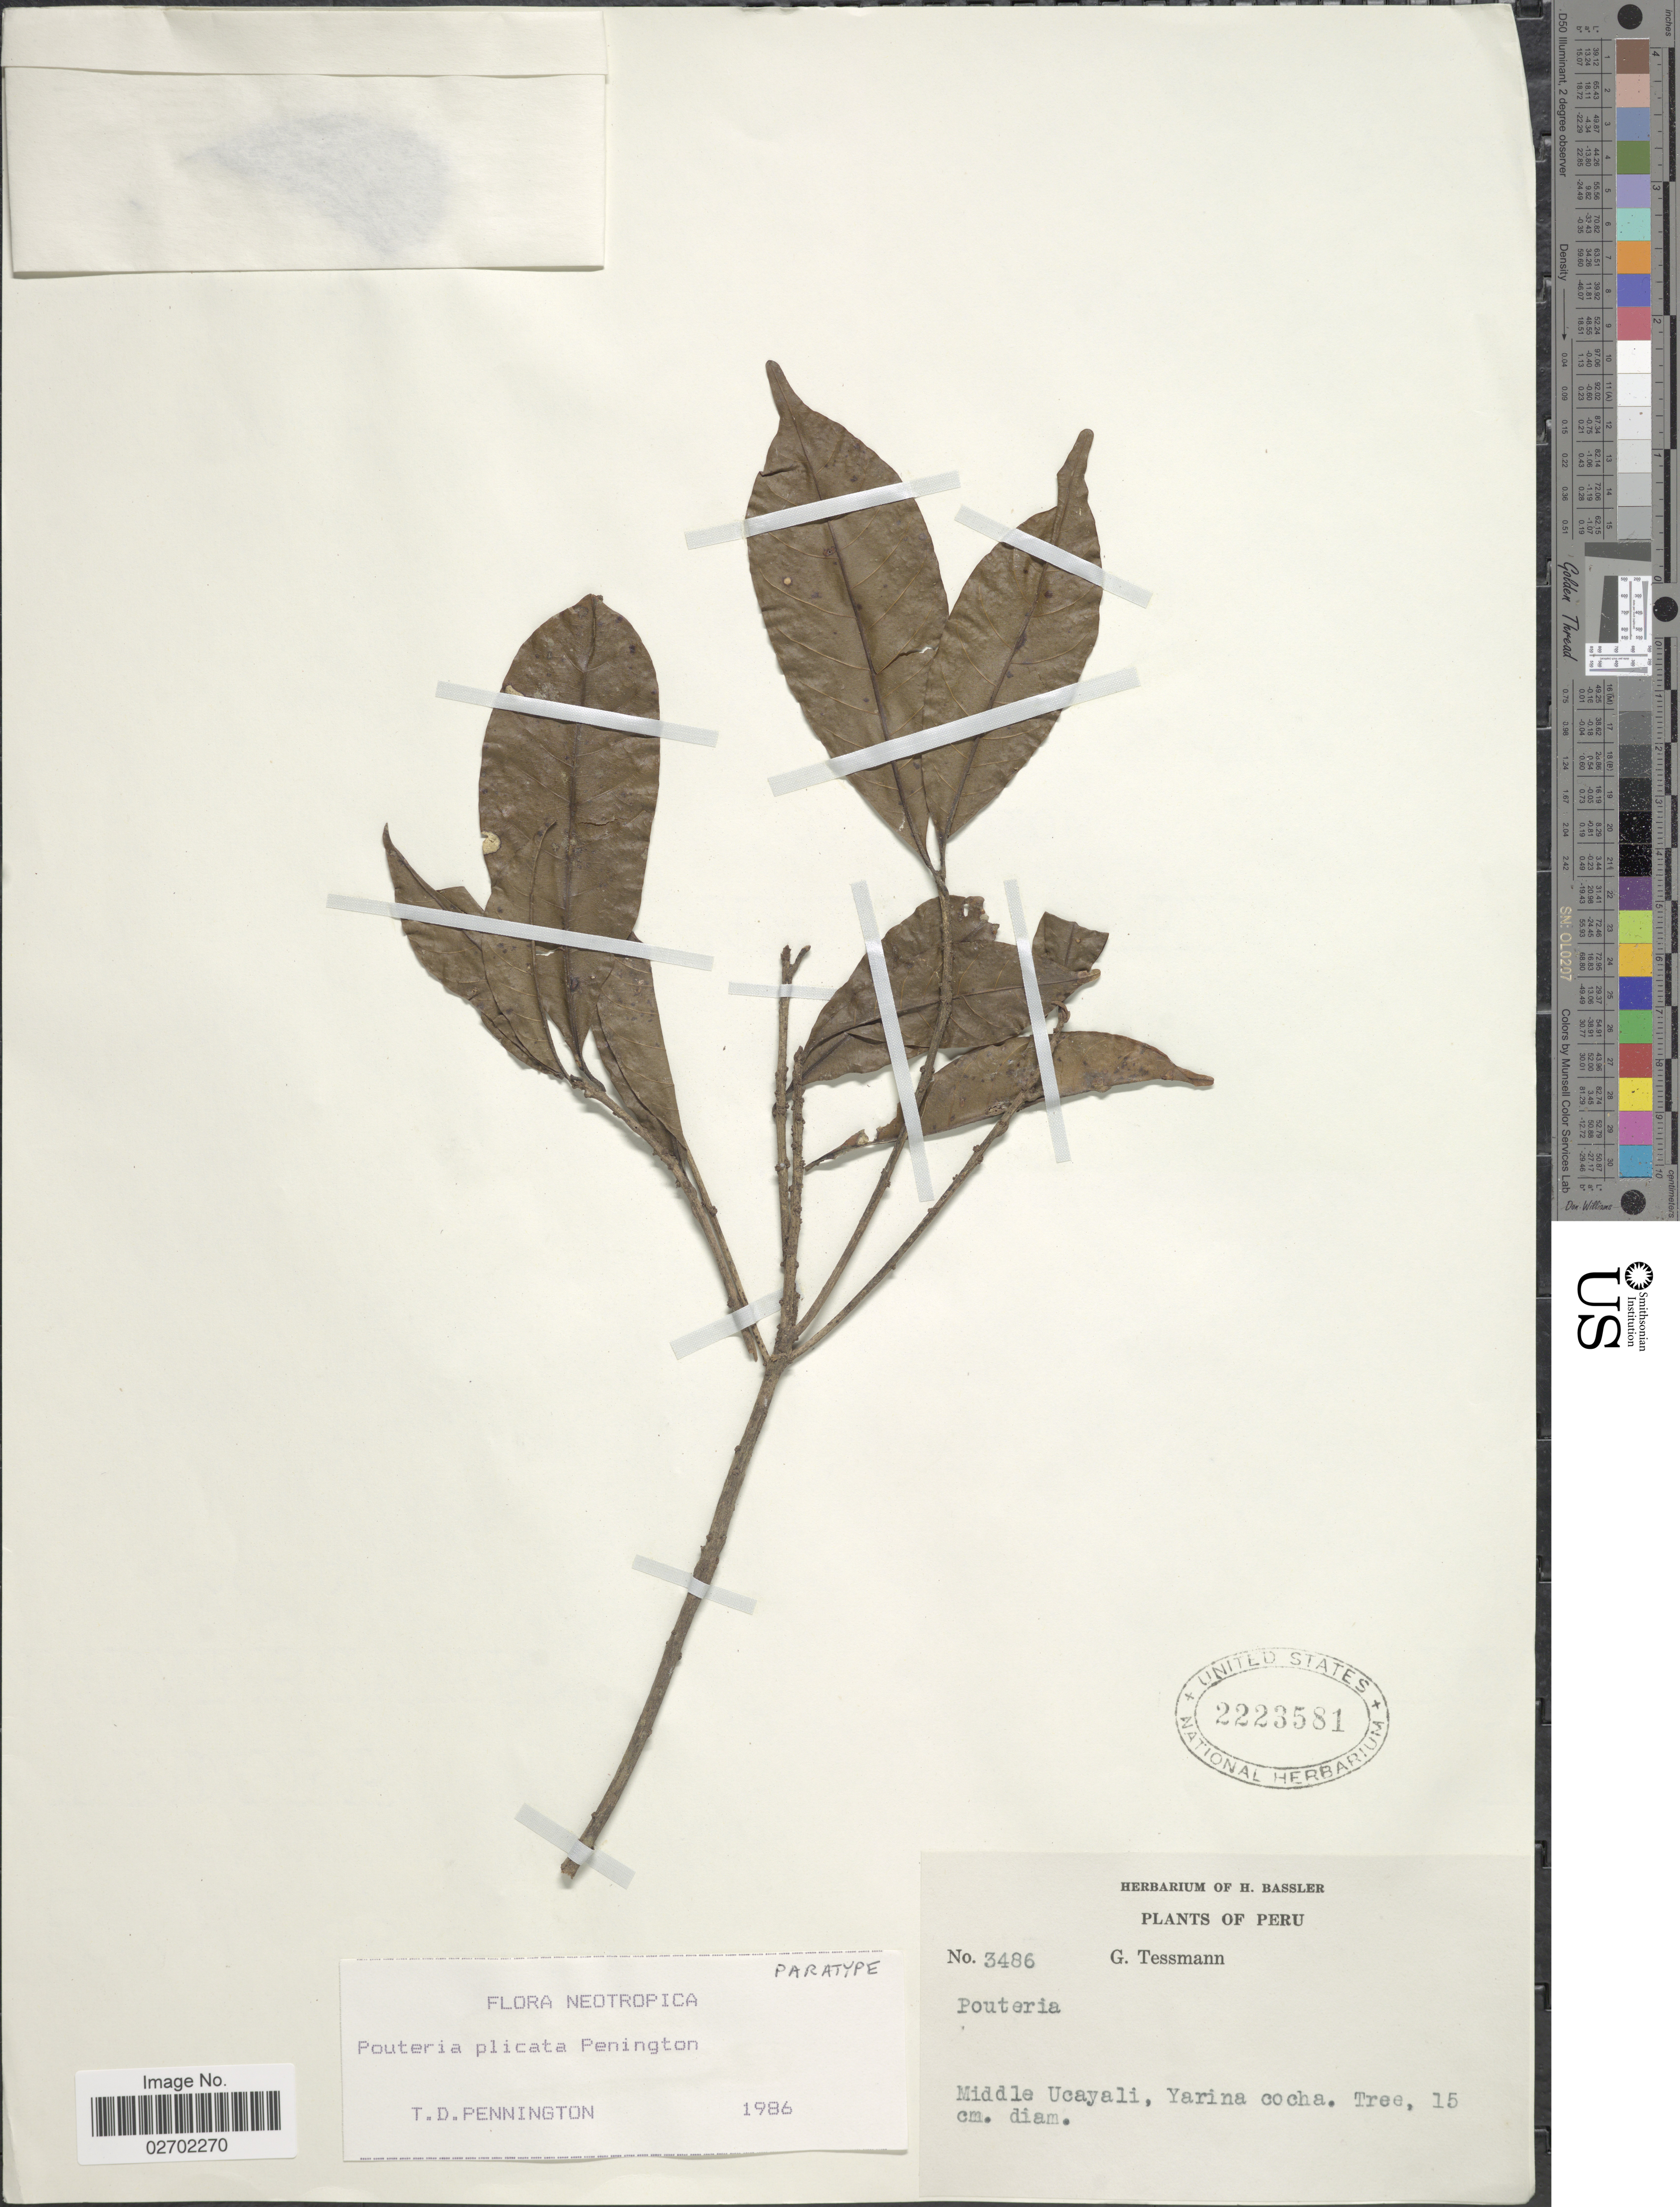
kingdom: Plantae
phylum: Tracheophyta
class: Magnoliopsida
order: Ericales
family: Sapotaceae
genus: Pouteria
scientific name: Pouteria plicata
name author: T.D. Penn.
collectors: G. Tessmann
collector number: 3486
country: Peru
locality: Middle Ucayali, Yarina cocha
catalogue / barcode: US 2223581